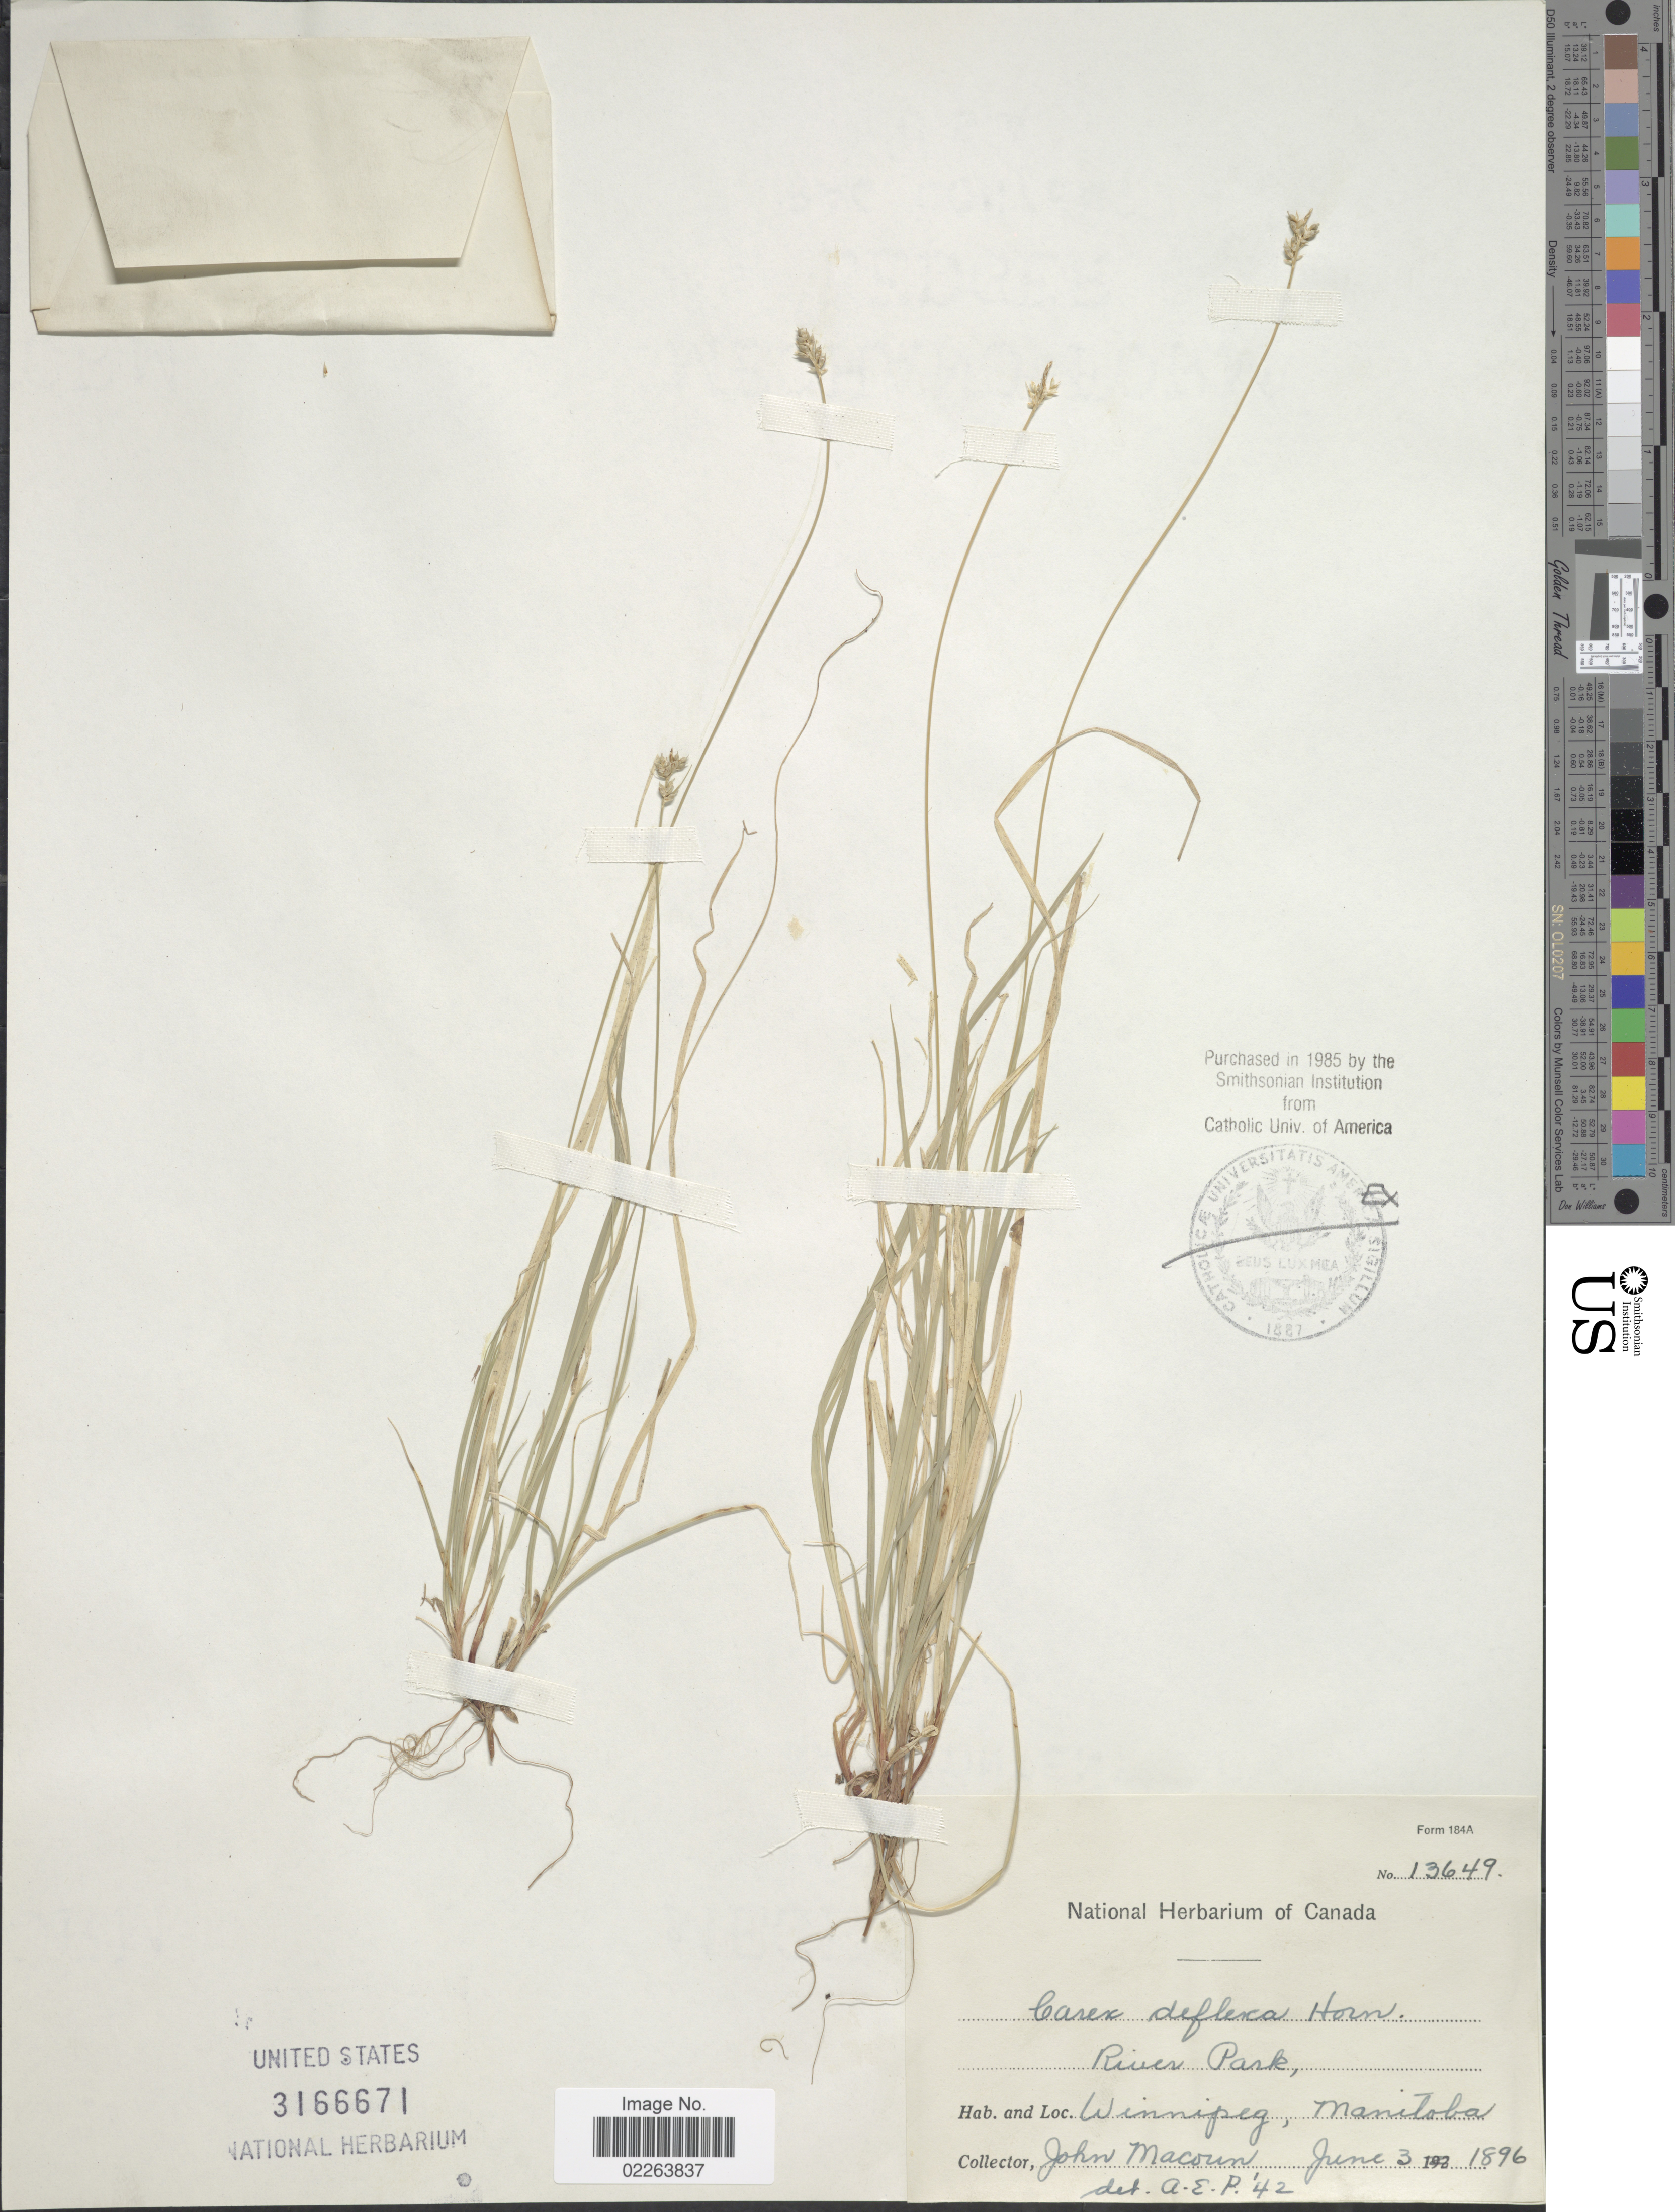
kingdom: Plantae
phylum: Tracheophyta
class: Liliopsida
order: Poales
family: Cyperaceae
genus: Carex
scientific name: Carex deflexa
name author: Hornem.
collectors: J. Macoun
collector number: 13649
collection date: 1896-06-03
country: Canada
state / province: Manitoba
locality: River park, Winnipeg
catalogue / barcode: US 3166671